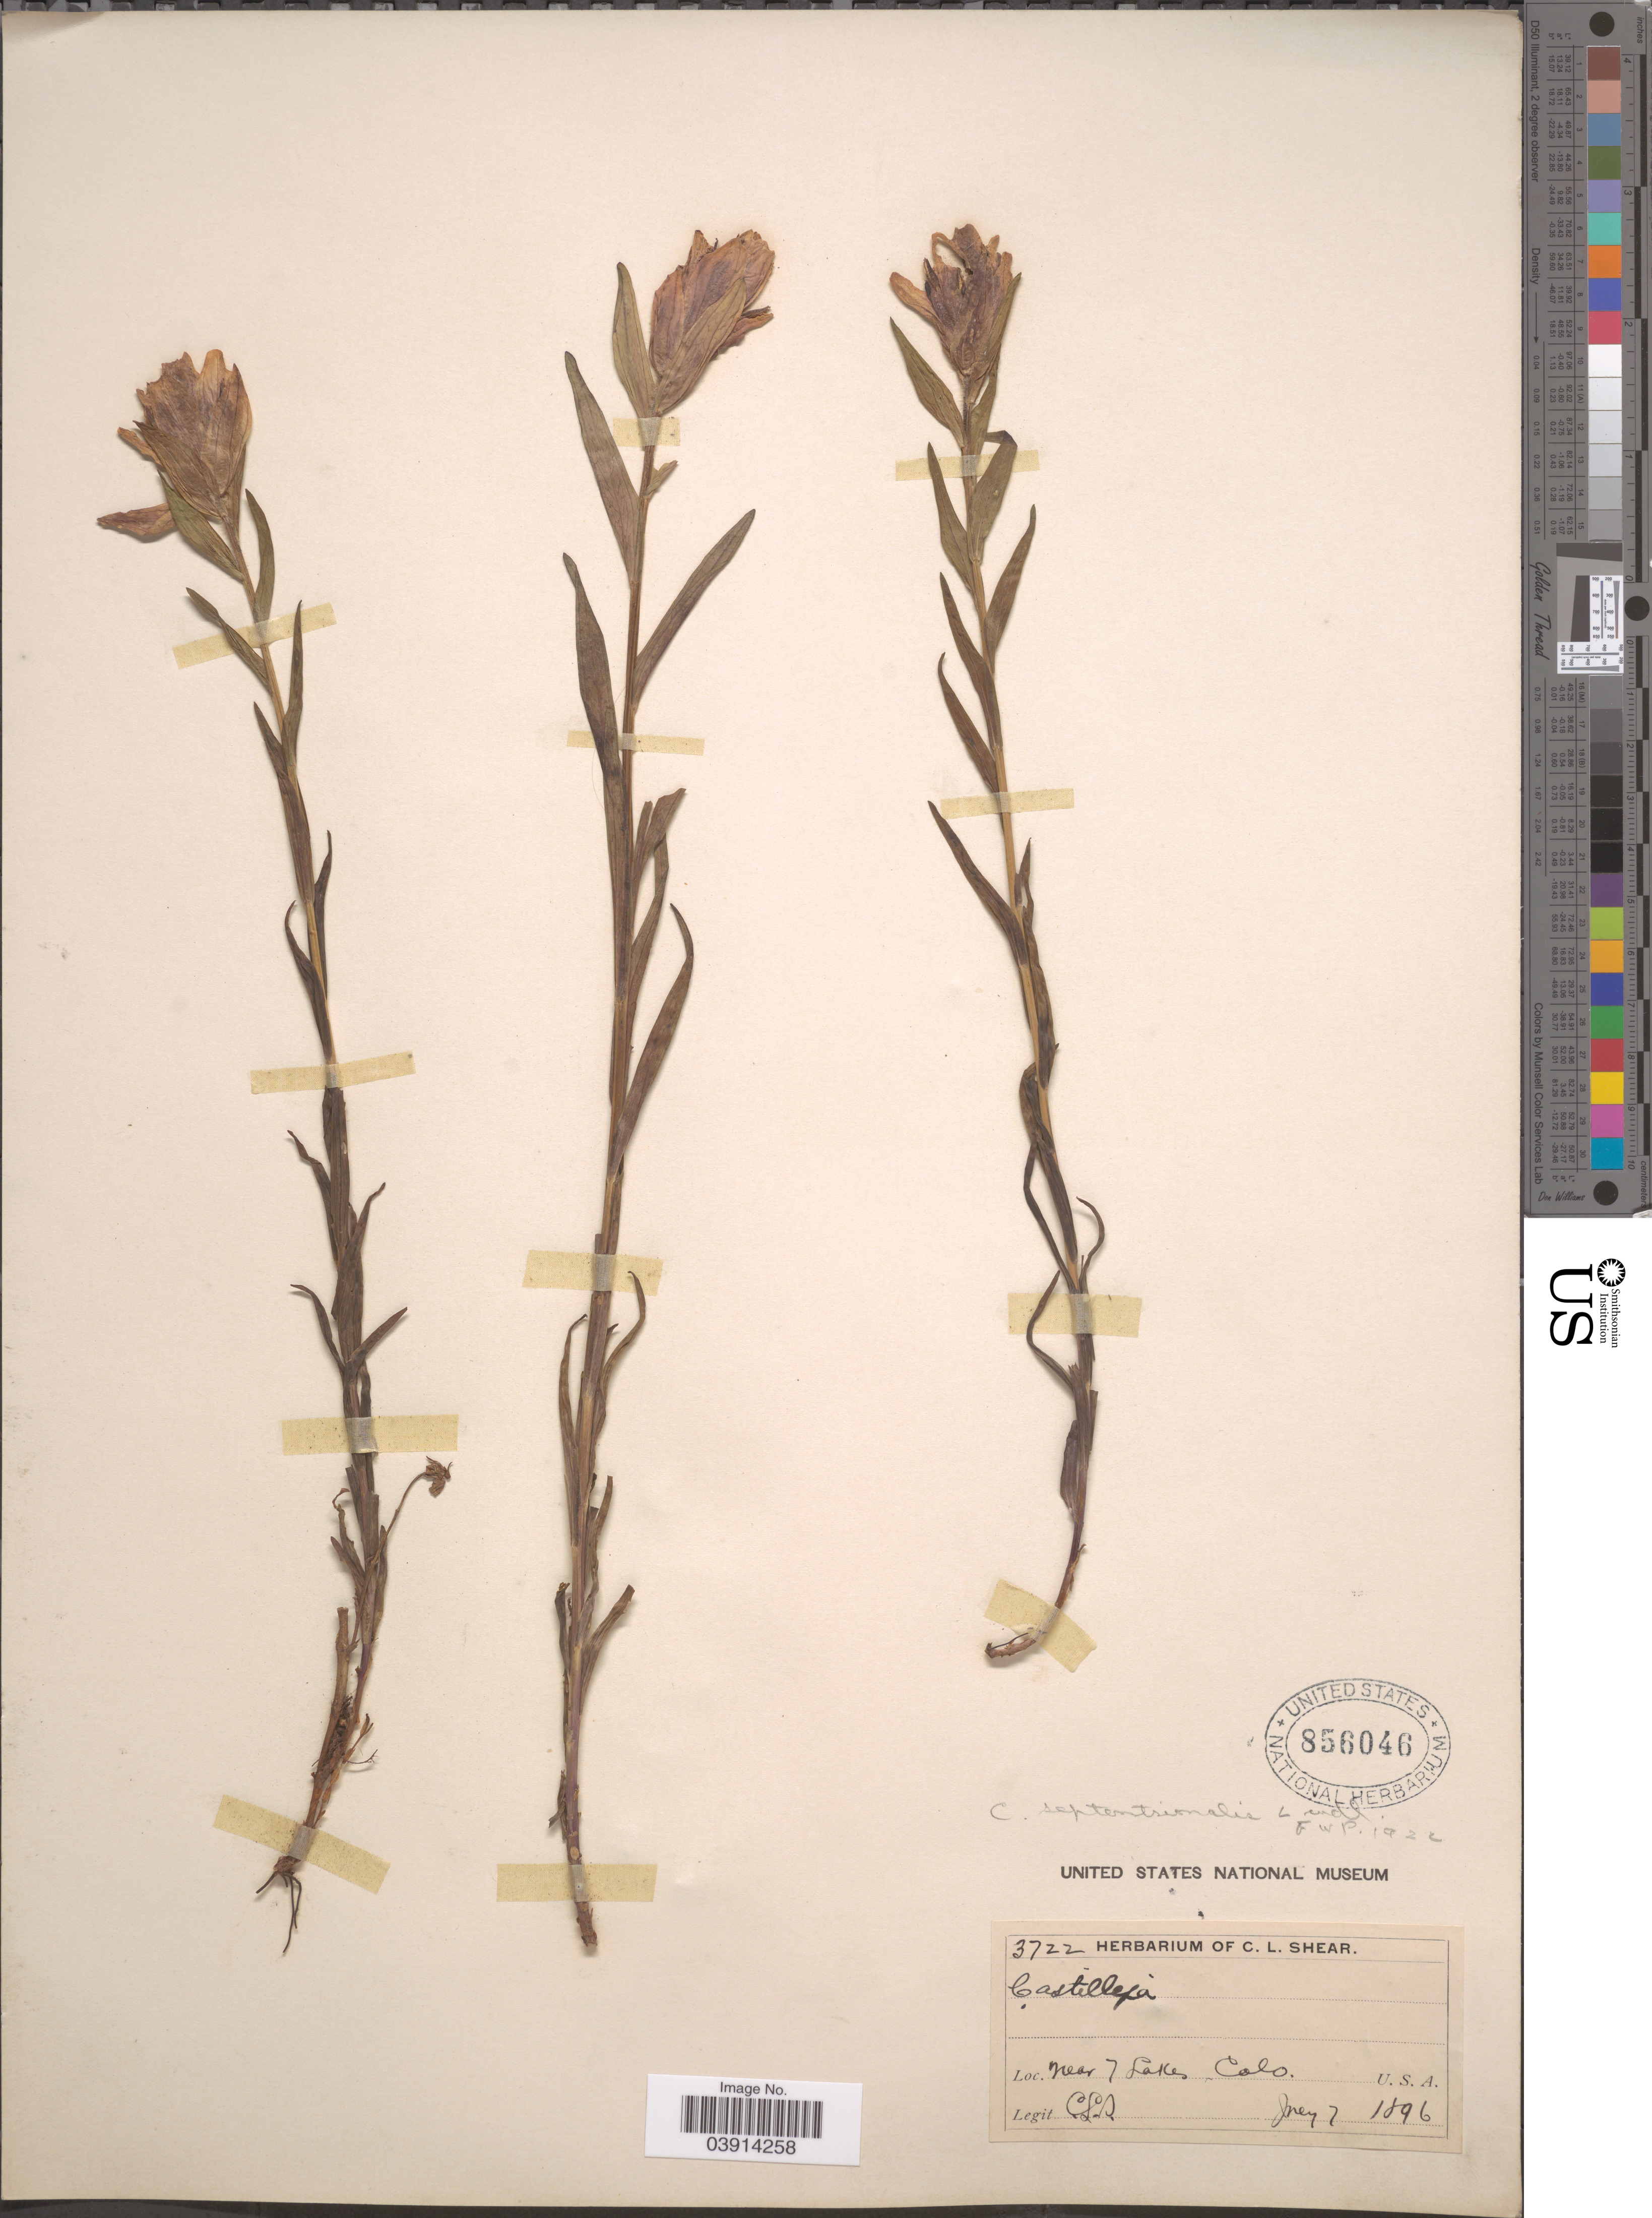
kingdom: Plantae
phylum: Tracheophyta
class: Magnoliopsida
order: Lamiales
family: Orobanchaceae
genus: Castilleja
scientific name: Castilleja septentrionalis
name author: Lindl.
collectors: C. L. Shear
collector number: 3722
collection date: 1896-07-07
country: United States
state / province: Colorado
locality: Near 7 Lakes.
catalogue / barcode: US 856046